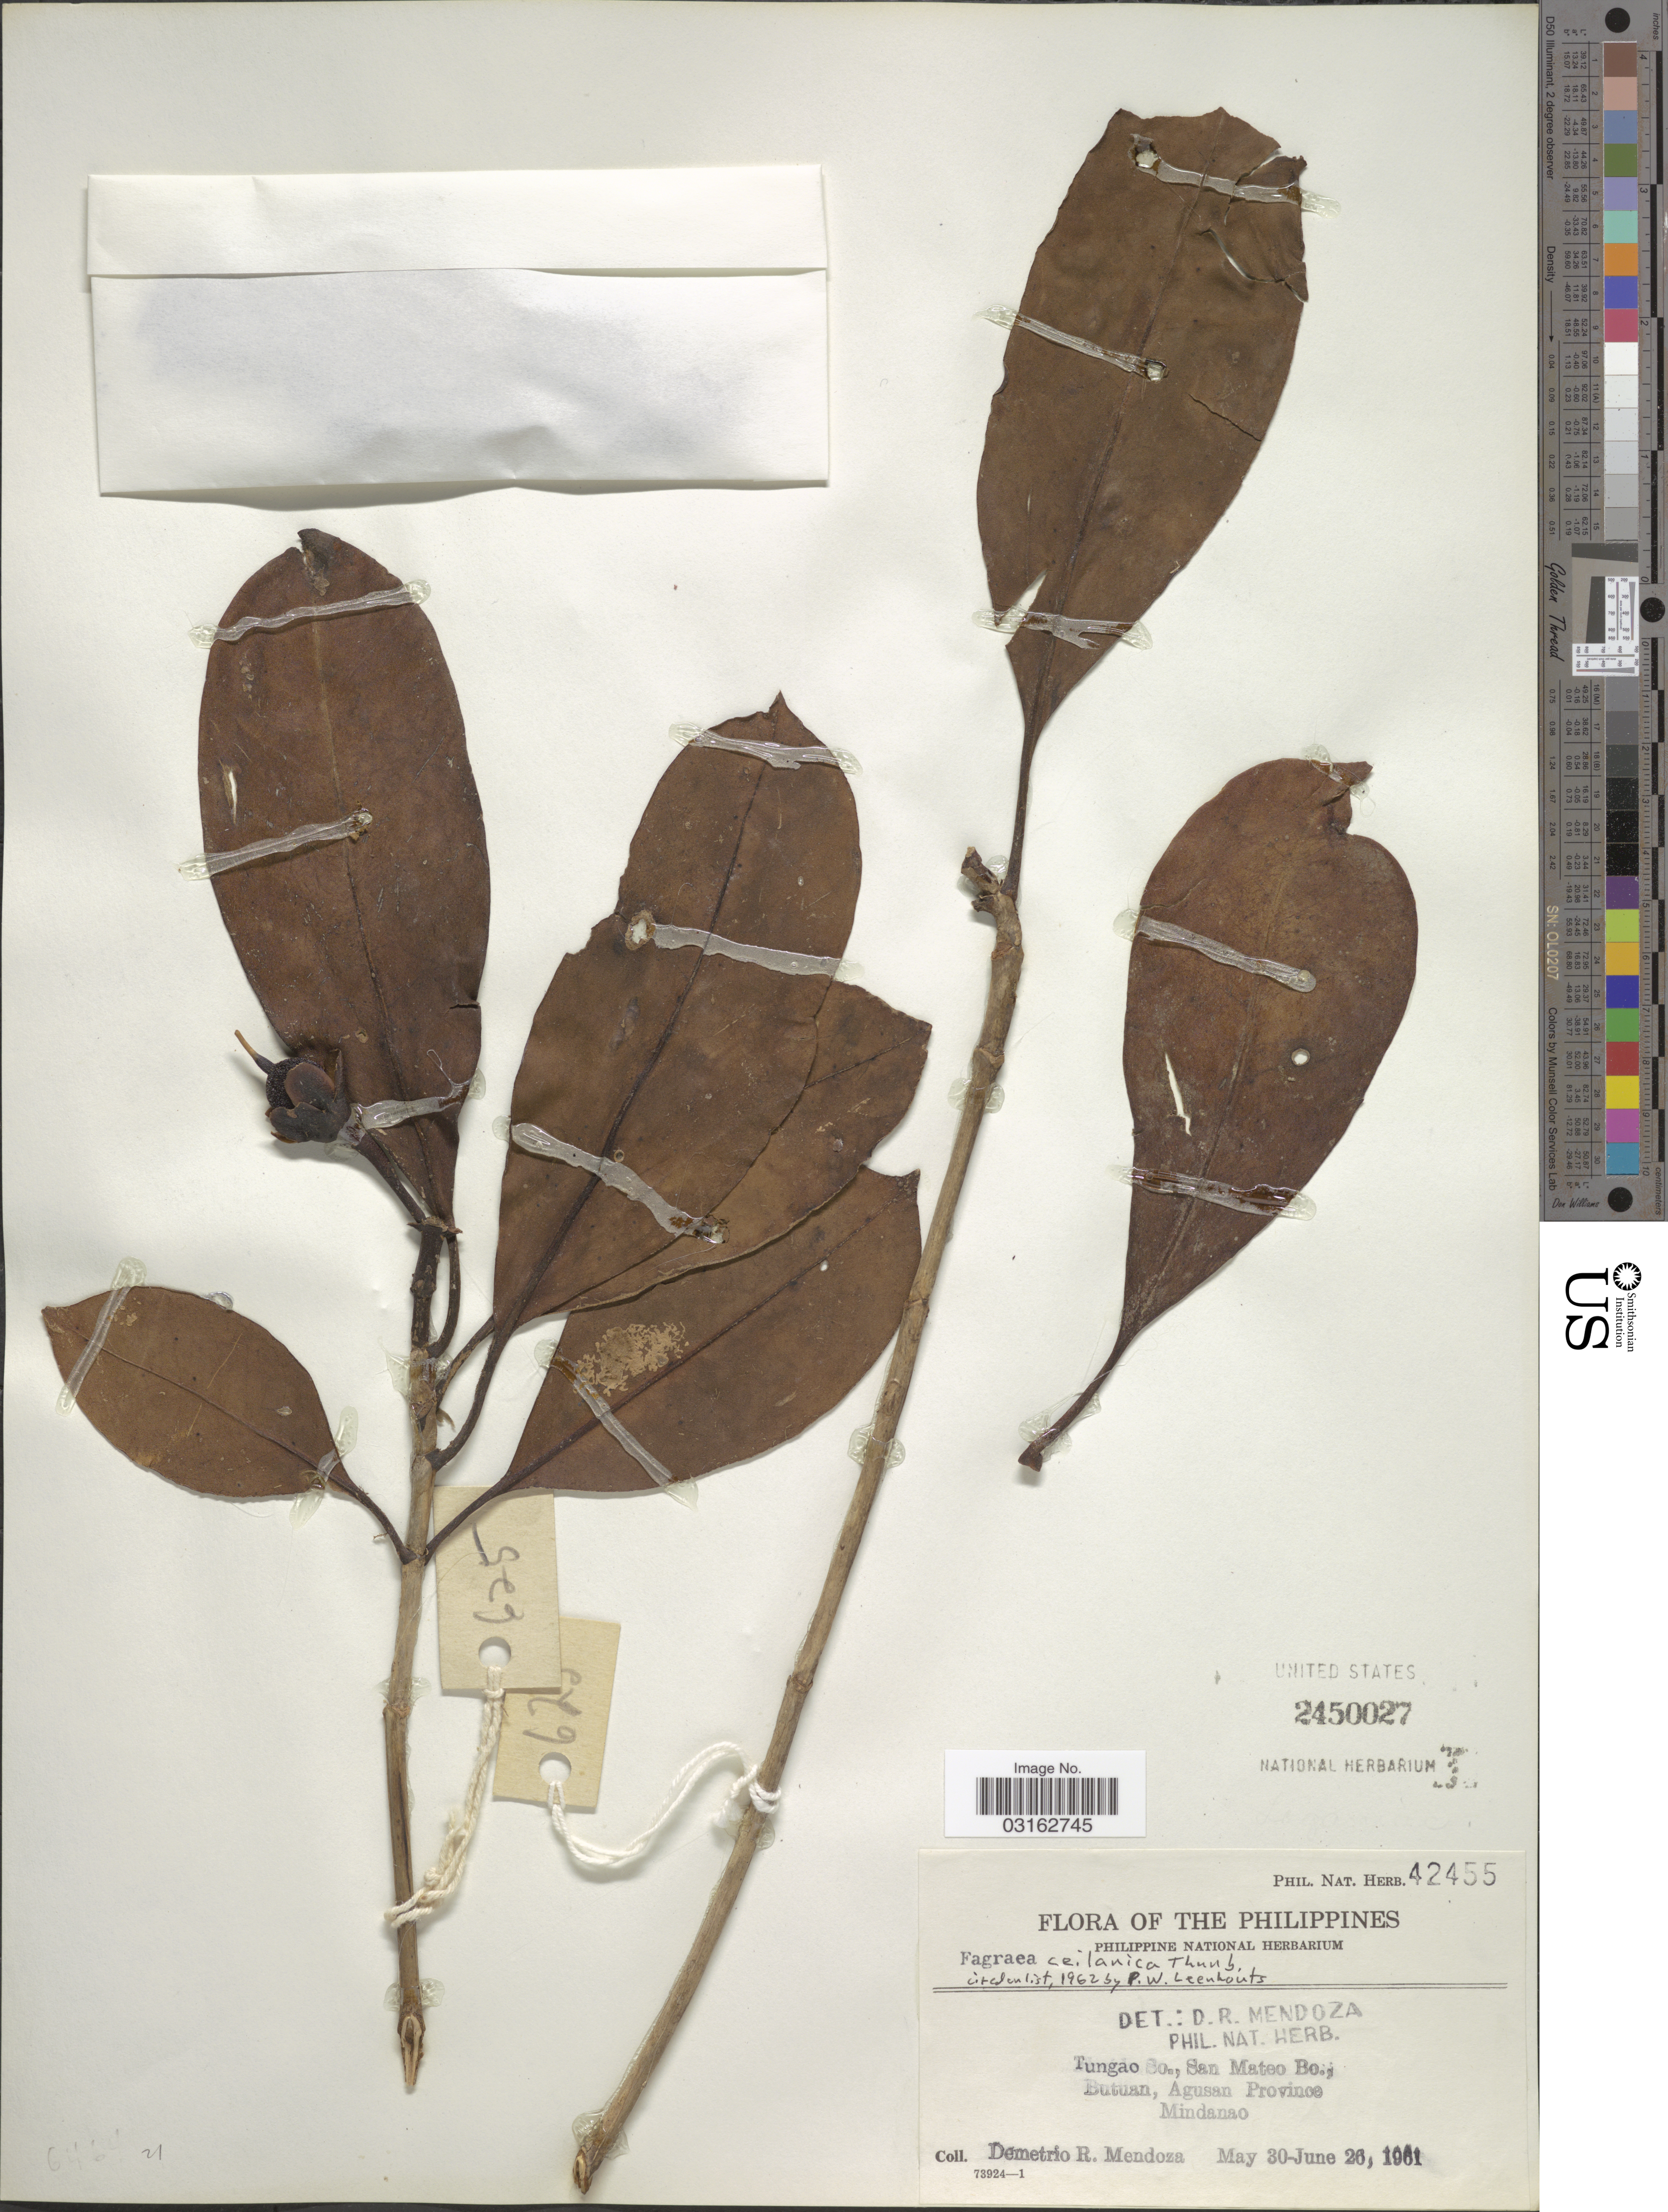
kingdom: Plantae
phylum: Tracheophyta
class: Magnoliopsida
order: Gentianales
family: Gentianaceae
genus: Fagraea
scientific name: Fagraea ceilanica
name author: Thunb.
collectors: D. Mendoza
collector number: Phil. Nat. Herb. 42455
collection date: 1961-05-30/1961-06-26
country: Philippines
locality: Tungao Co., San Mateo Bo., Butuan, Agusan Province, Mindanao.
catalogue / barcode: US 2450027